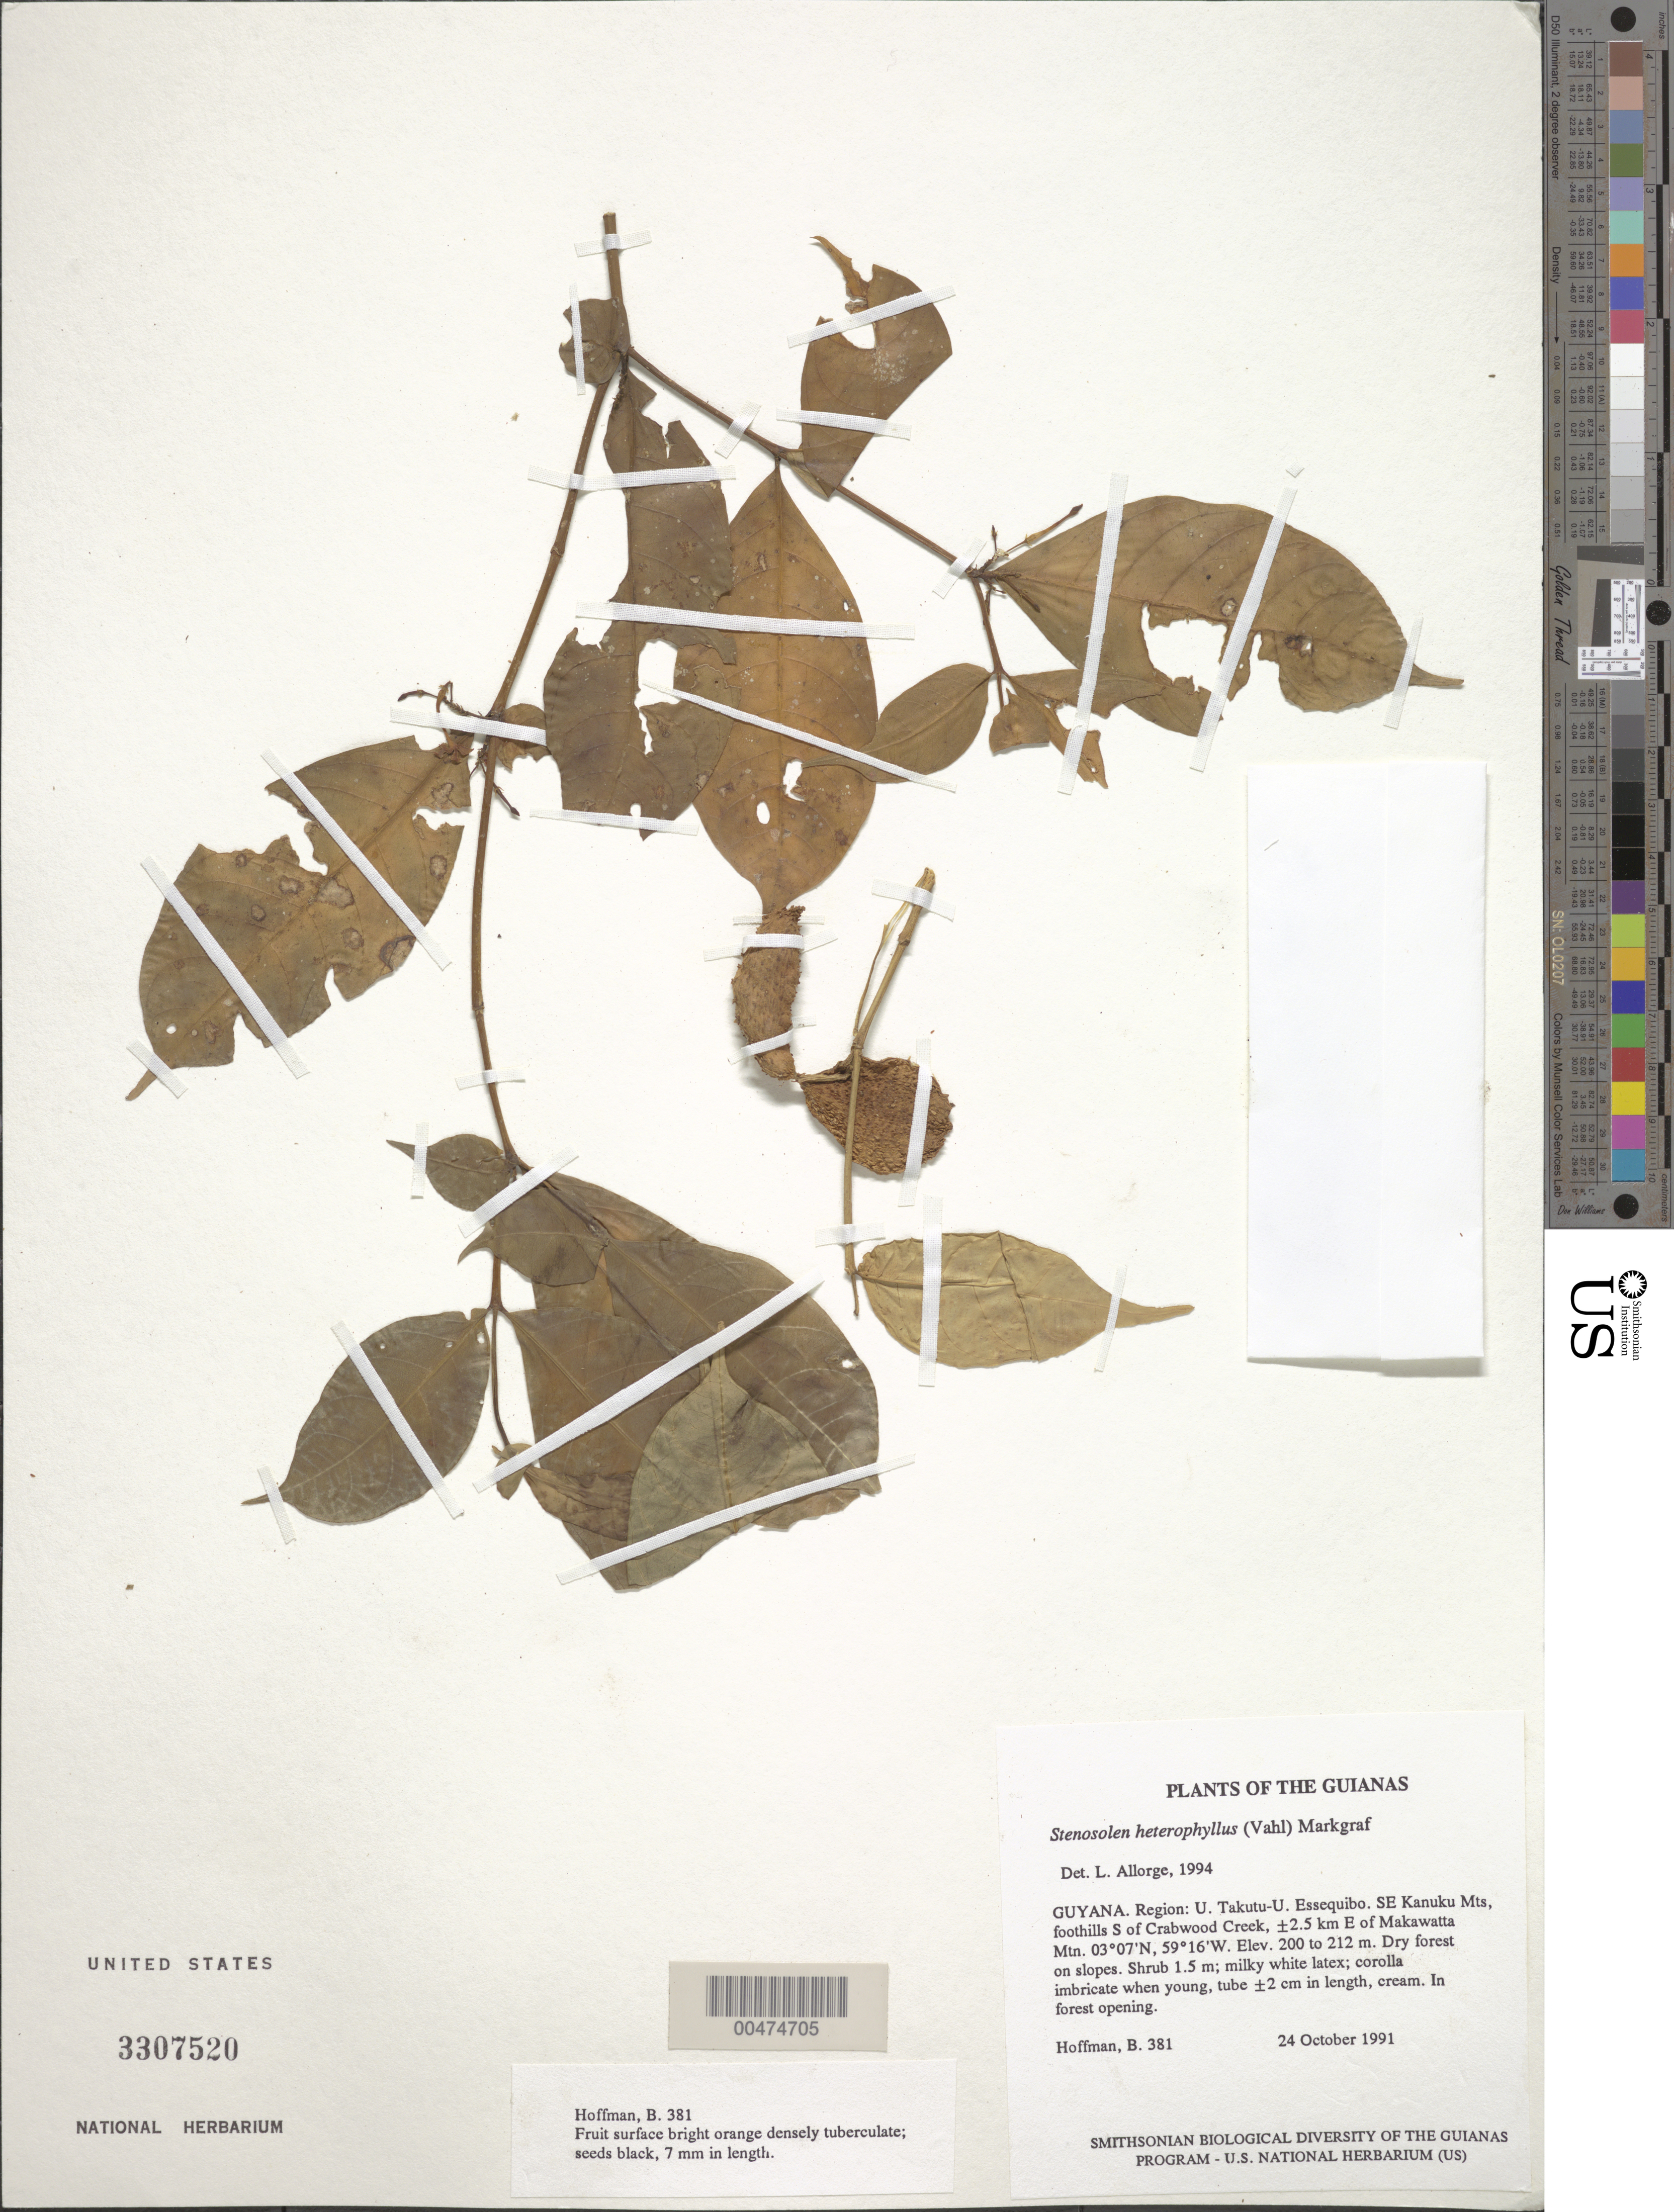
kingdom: Plantae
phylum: Tracheophyta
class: Magnoliopsida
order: Gentianales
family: Apocynaceae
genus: Tabernaemontana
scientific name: Tabernaemontana heterophylla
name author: Vahl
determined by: Allorge, L.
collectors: B. Hoffman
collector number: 381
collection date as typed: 24 October 1991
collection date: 1991-10-24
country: Guyana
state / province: U. Takutu-U. Essequibo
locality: SE Kanuku Mts, foothills S of Crabwood Creek, ±2.5 km E of Makawatta Mtn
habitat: Dry forest on slopes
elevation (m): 200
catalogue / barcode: US 3307520